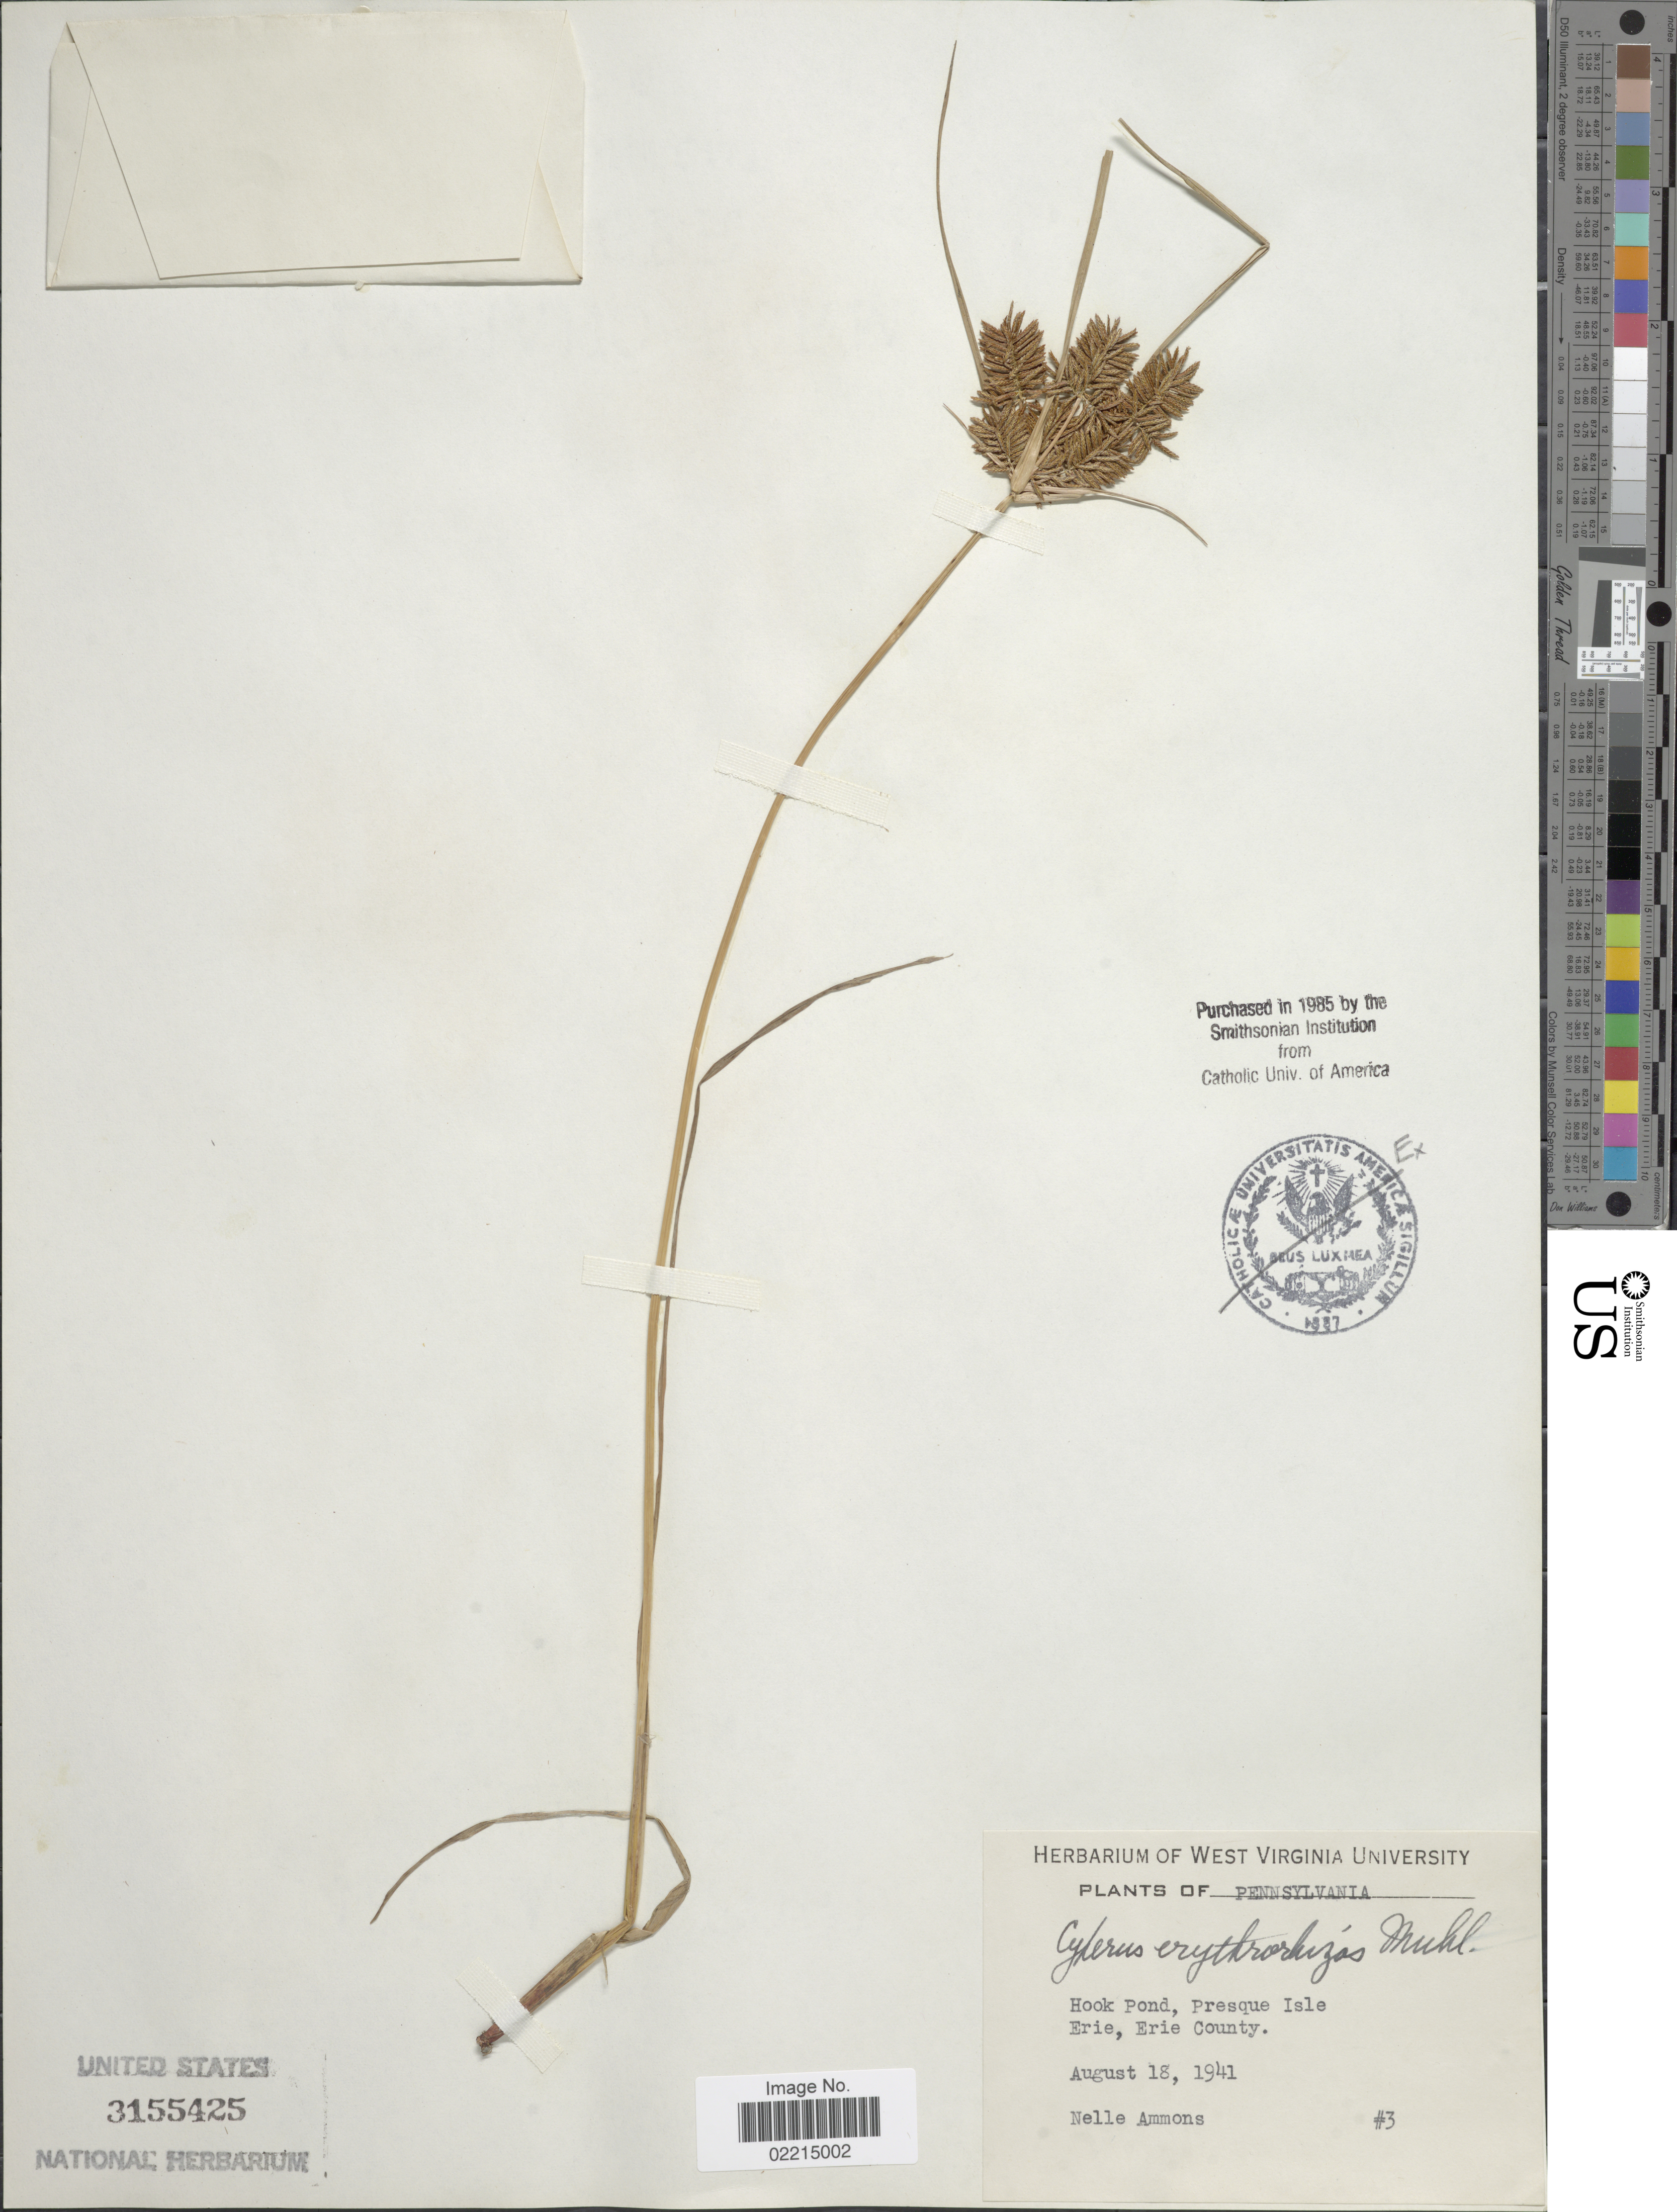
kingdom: Plantae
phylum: Tracheophyta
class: Liliopsida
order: Poales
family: Cyperaceae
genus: Cyperus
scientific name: Cyperus erythrorhizos Muhl.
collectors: N. Ammons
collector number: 3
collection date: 1941-08-18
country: United States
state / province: Pennsylvania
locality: Hook Pond, Presque Isle Erie, Erie County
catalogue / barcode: US 3155425